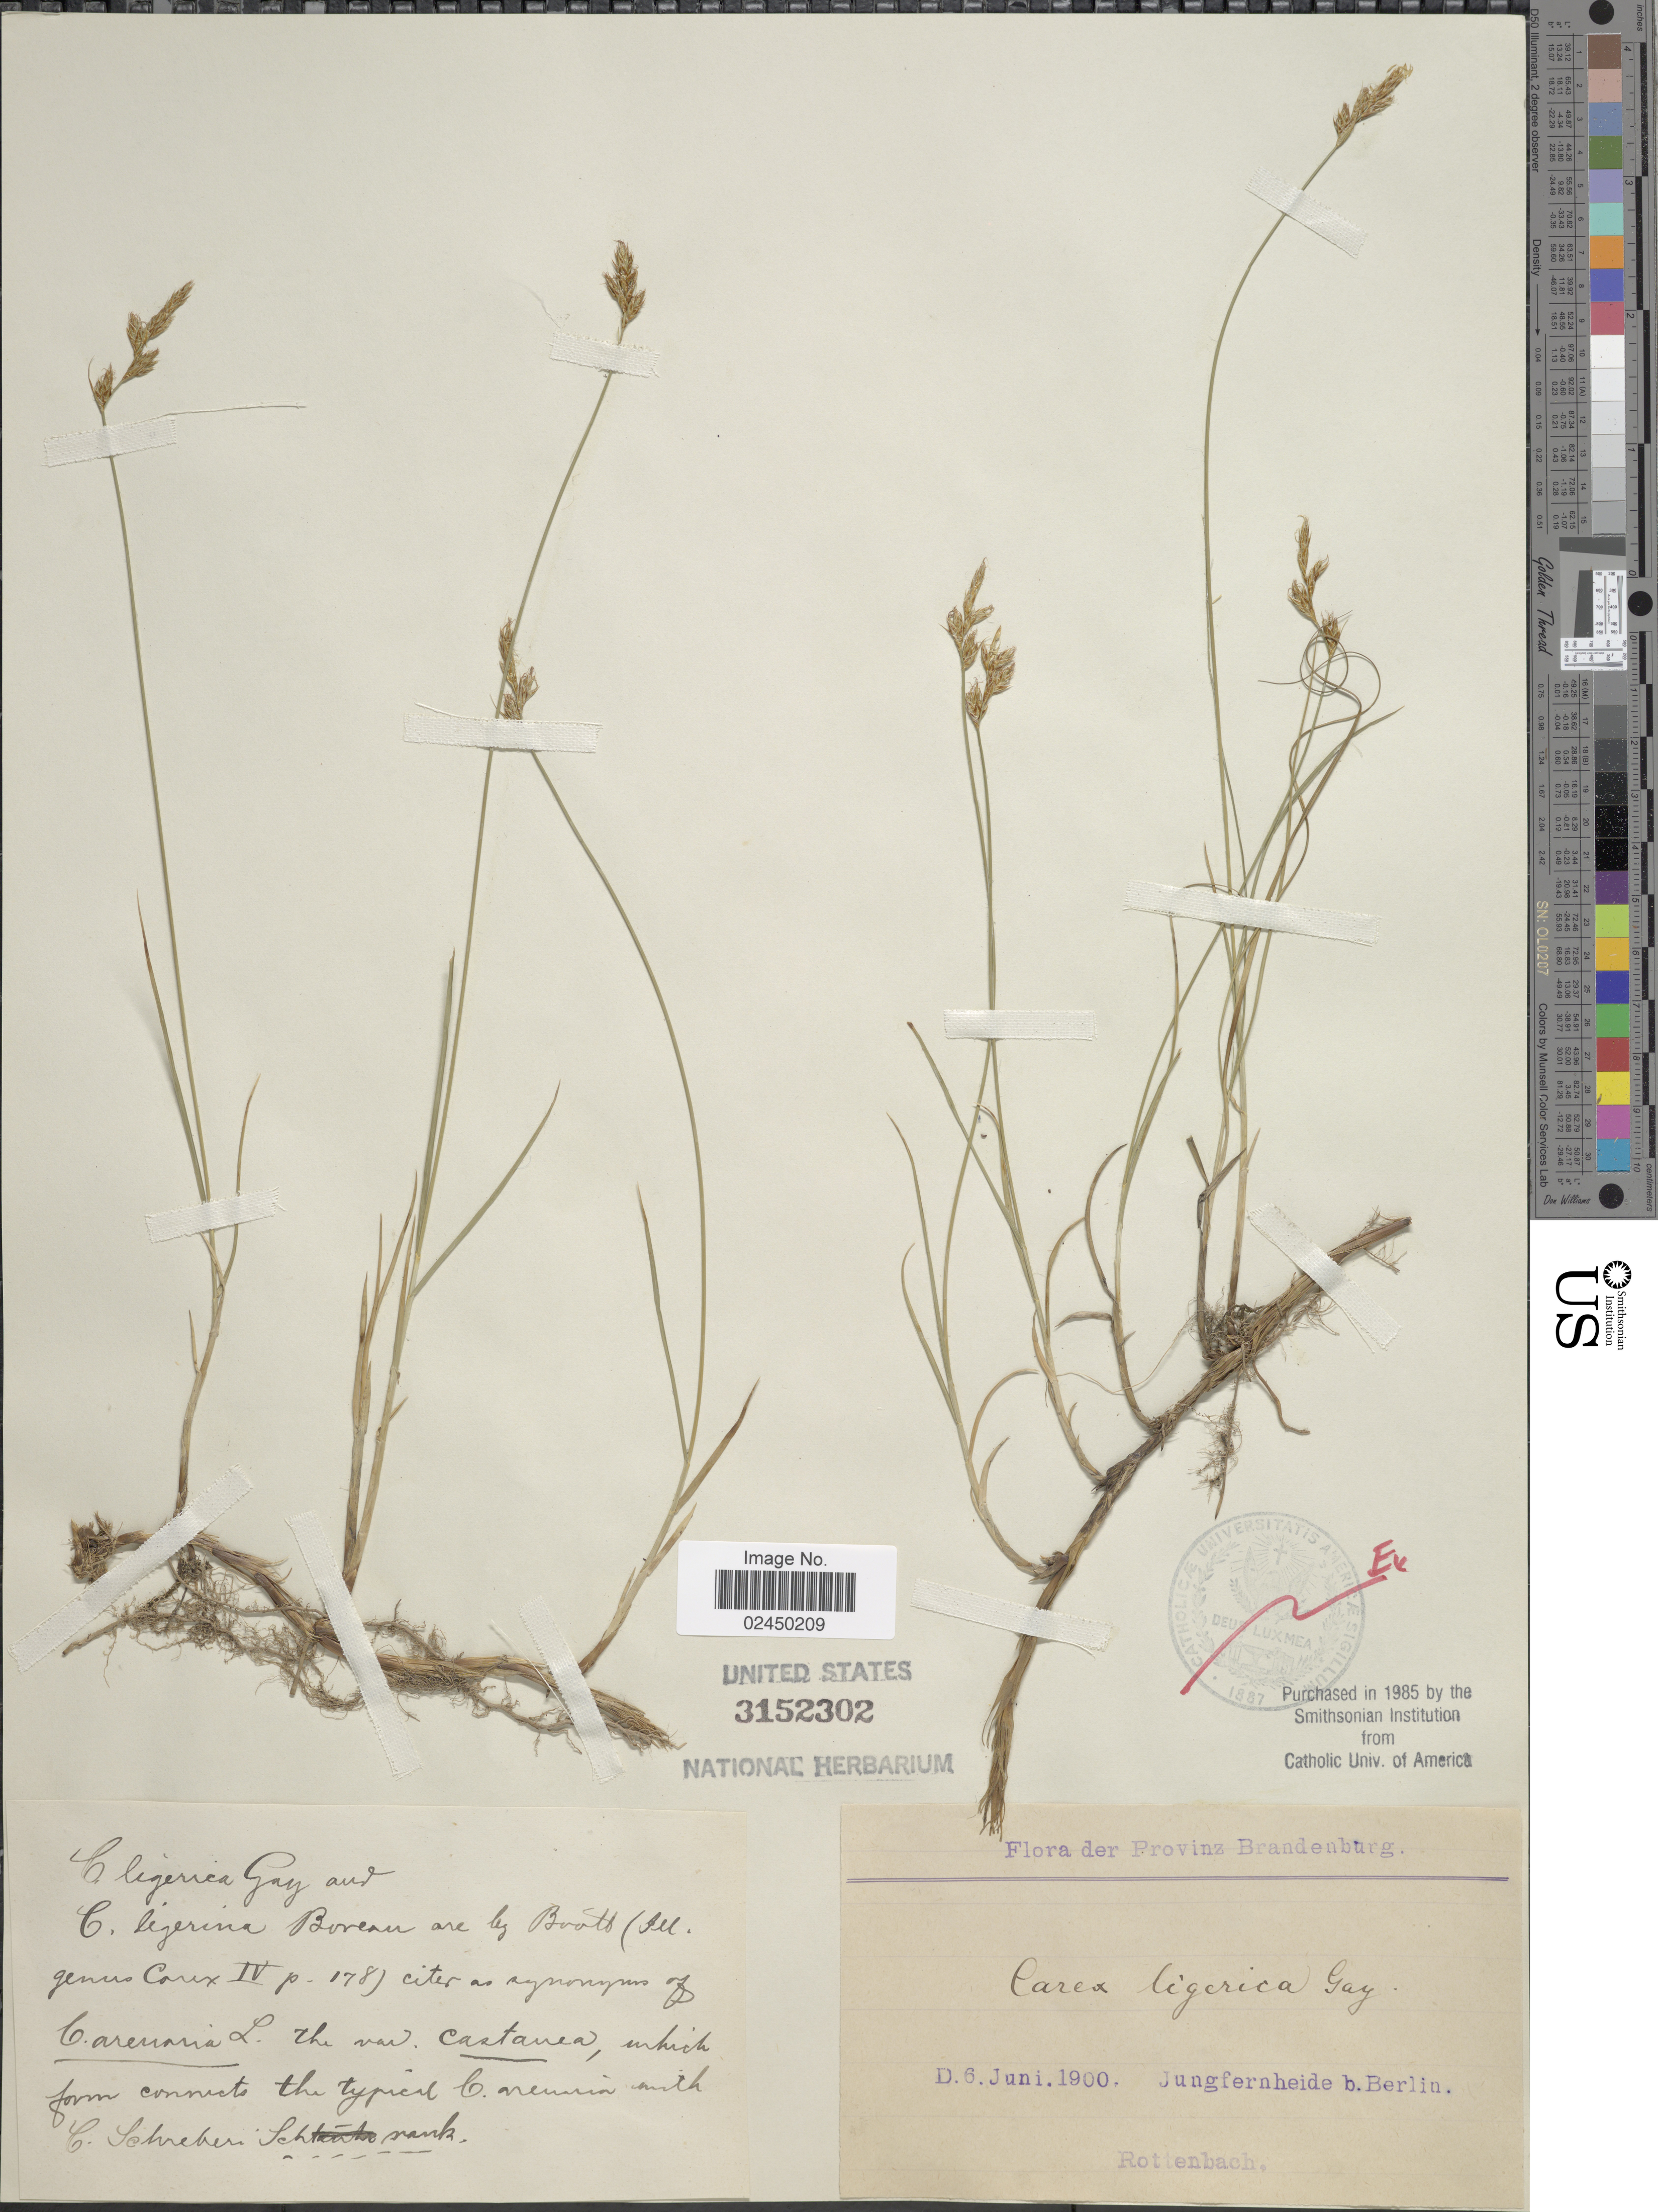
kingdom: Plantae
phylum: Tracheophyta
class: Liliopsida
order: Poales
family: Cyperaceae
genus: Carex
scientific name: Carex colchica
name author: J. Gay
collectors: Rottenbach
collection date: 1900-06-06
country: Germany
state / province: Brandenburg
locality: Jungfernheide b. Berlin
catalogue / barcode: US 3152302